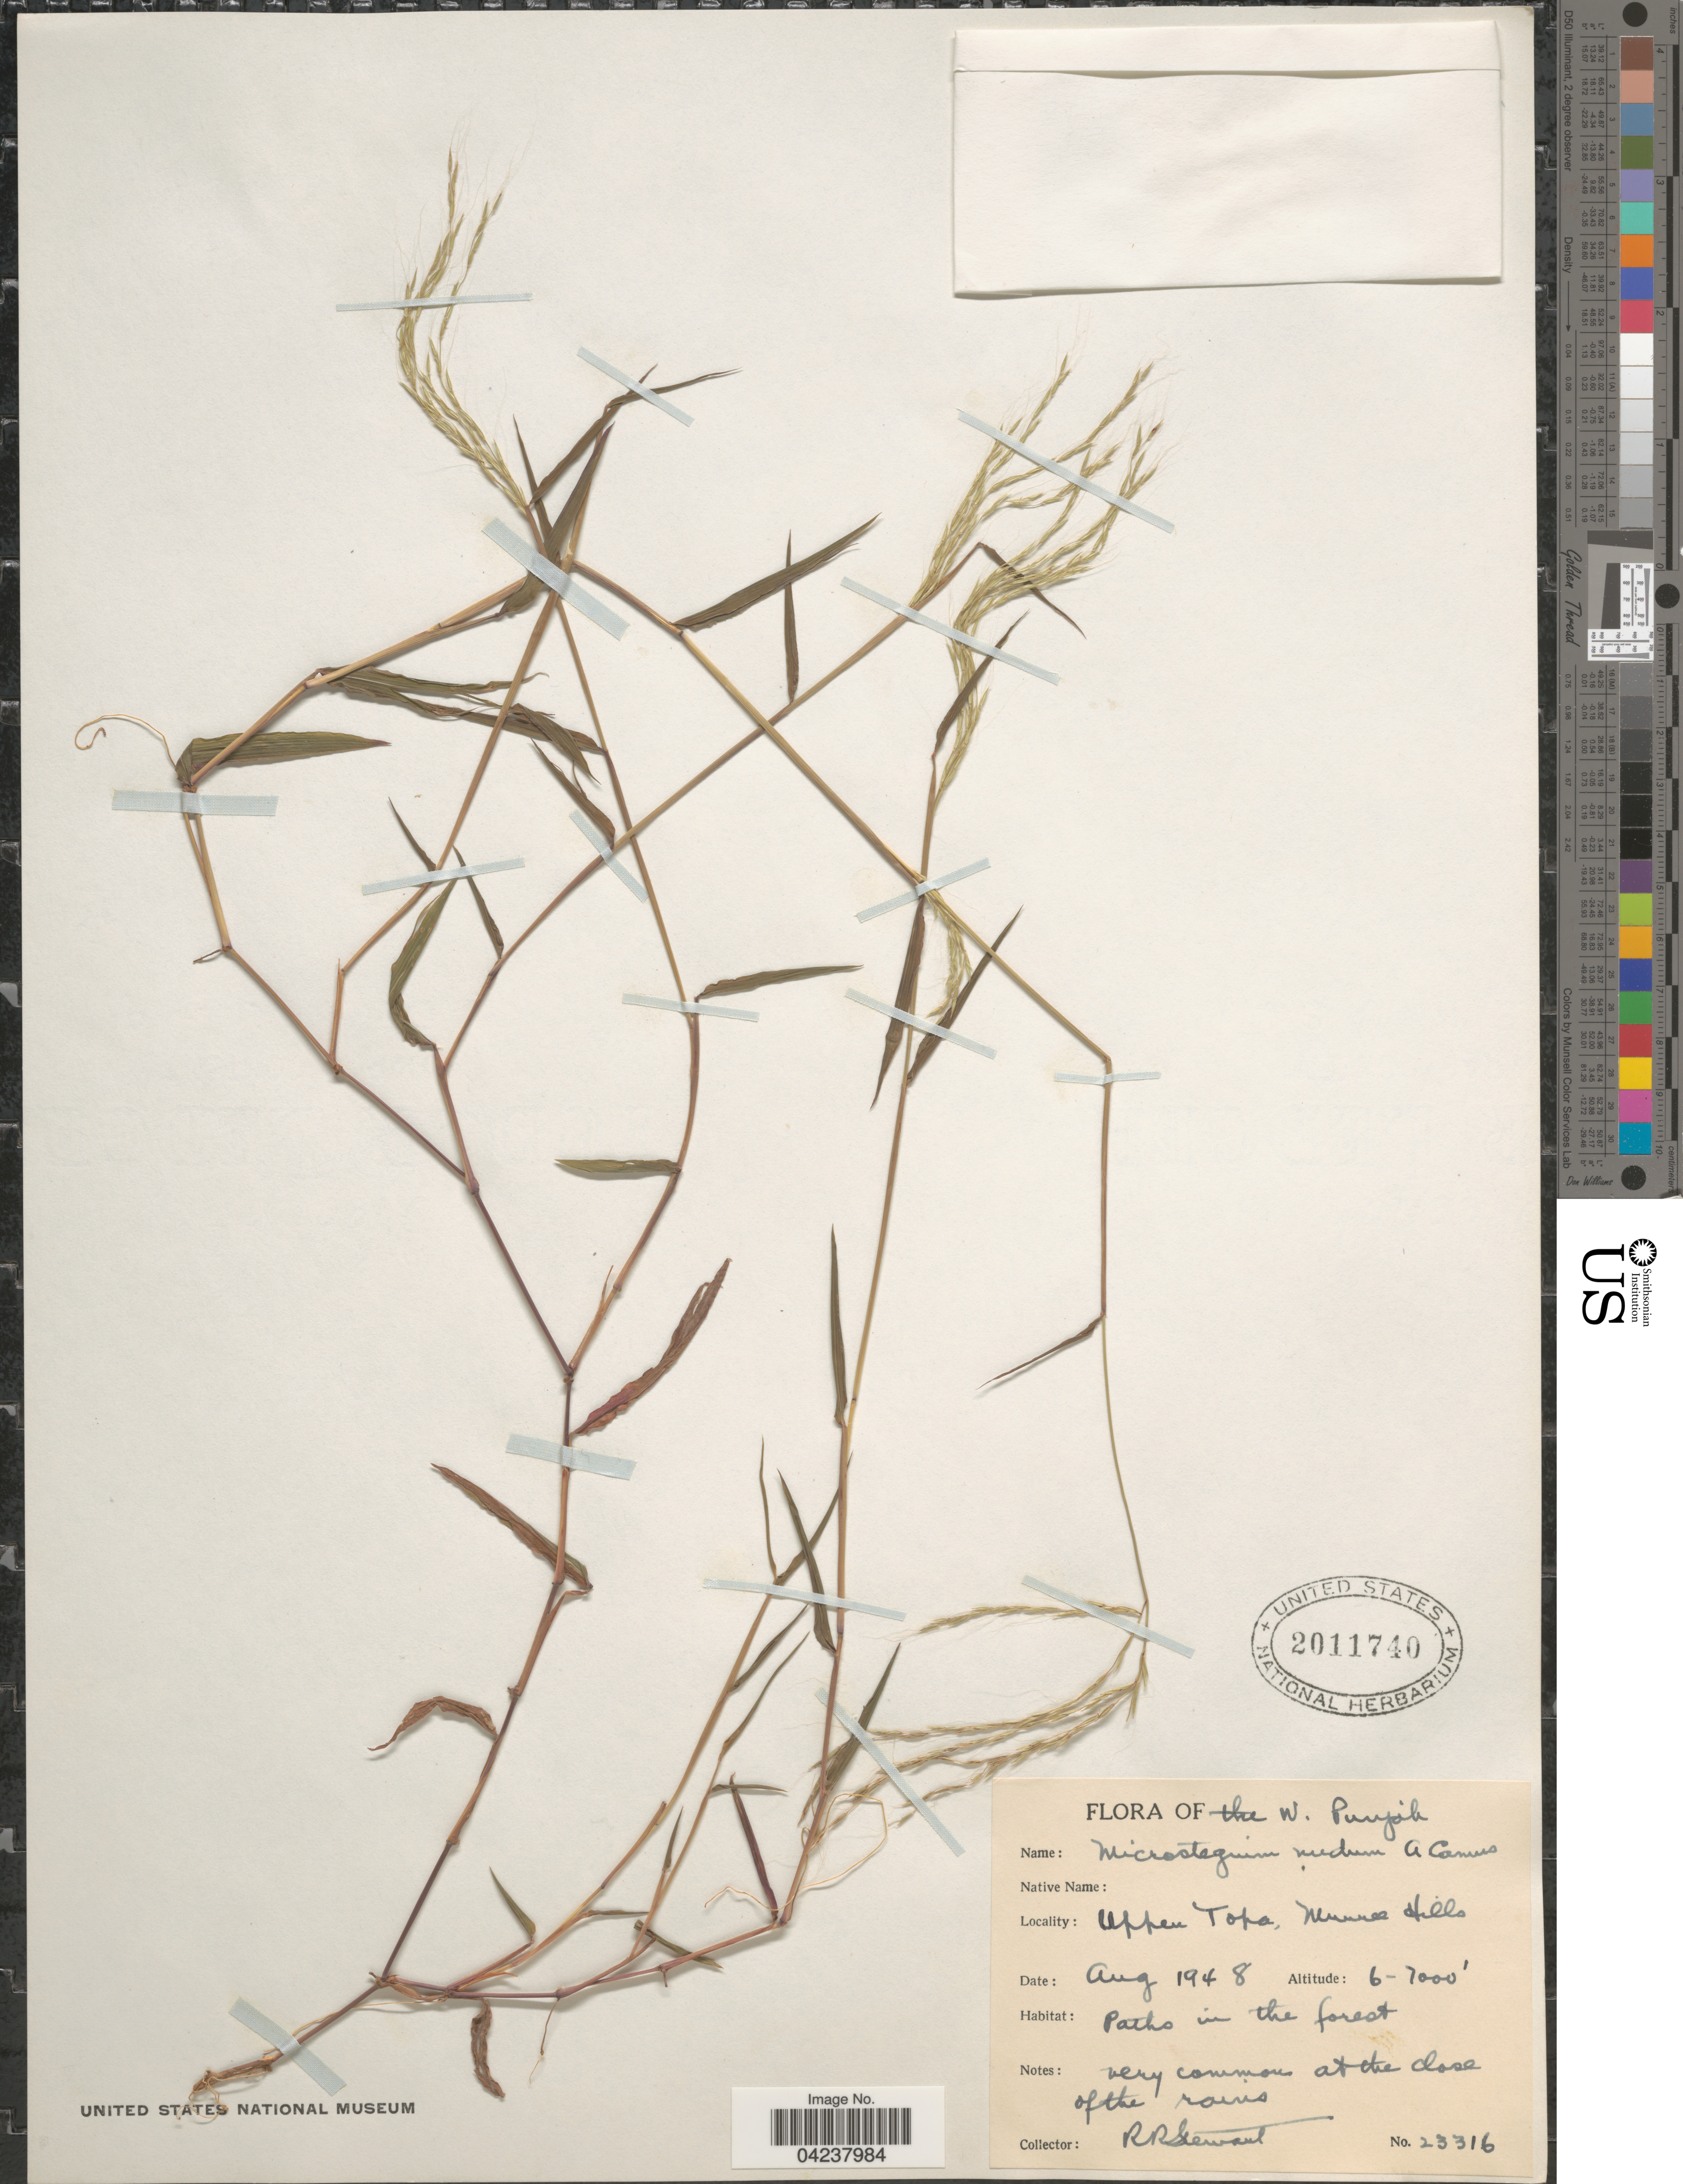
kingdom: Plantae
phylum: Tracheophyta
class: Liliopsida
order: Poales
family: Poaceae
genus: Microstegium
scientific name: Microstegium nudum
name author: (Trin.) A. Camus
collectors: R. Stewart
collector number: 23316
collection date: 1948-08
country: Pakistan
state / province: Punjab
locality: W. Punjab. Upper Topa, Murree Hills.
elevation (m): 1829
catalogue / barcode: US 2011740